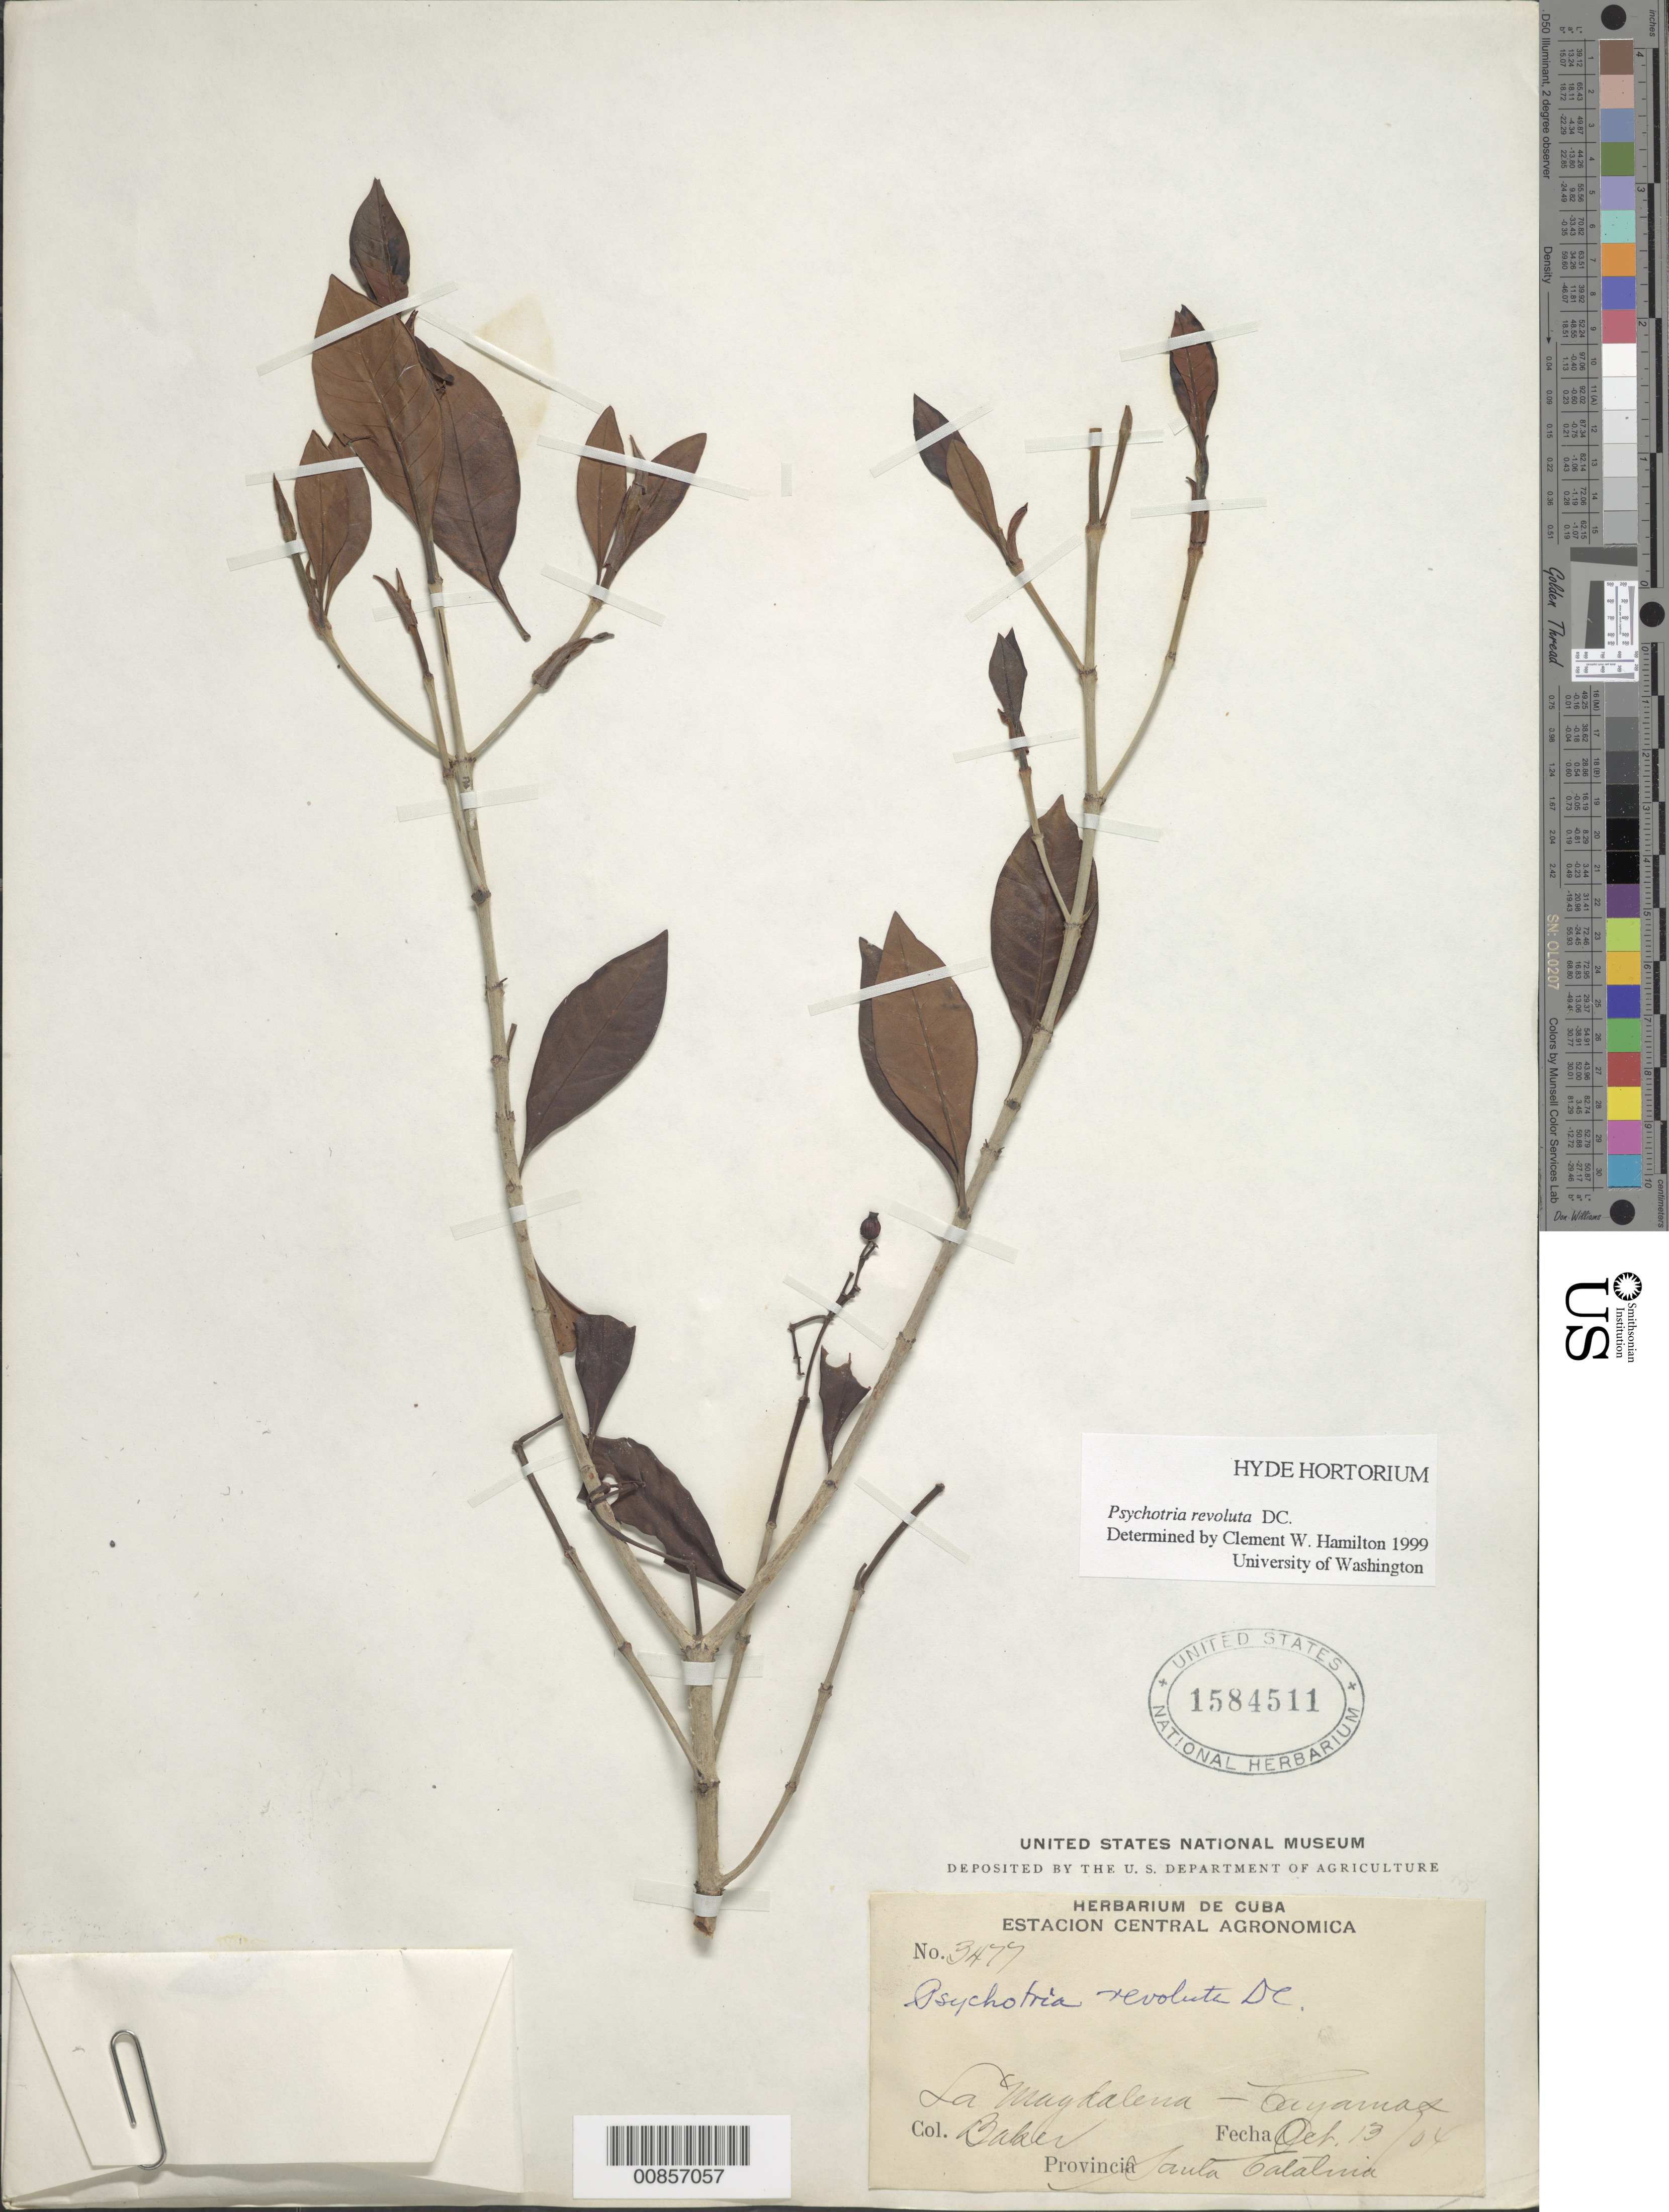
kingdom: Plantae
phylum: Tracheophyta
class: Magnoliopsida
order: Gentianales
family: Rubiaceae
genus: Psychotria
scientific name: Psychotria revoluta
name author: DC.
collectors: C. F. Baker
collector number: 3477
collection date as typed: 13 Oct 1804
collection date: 1904-10-13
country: Cuba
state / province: Santa Catalina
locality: La Magdalena - Cayamas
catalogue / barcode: US 1584511